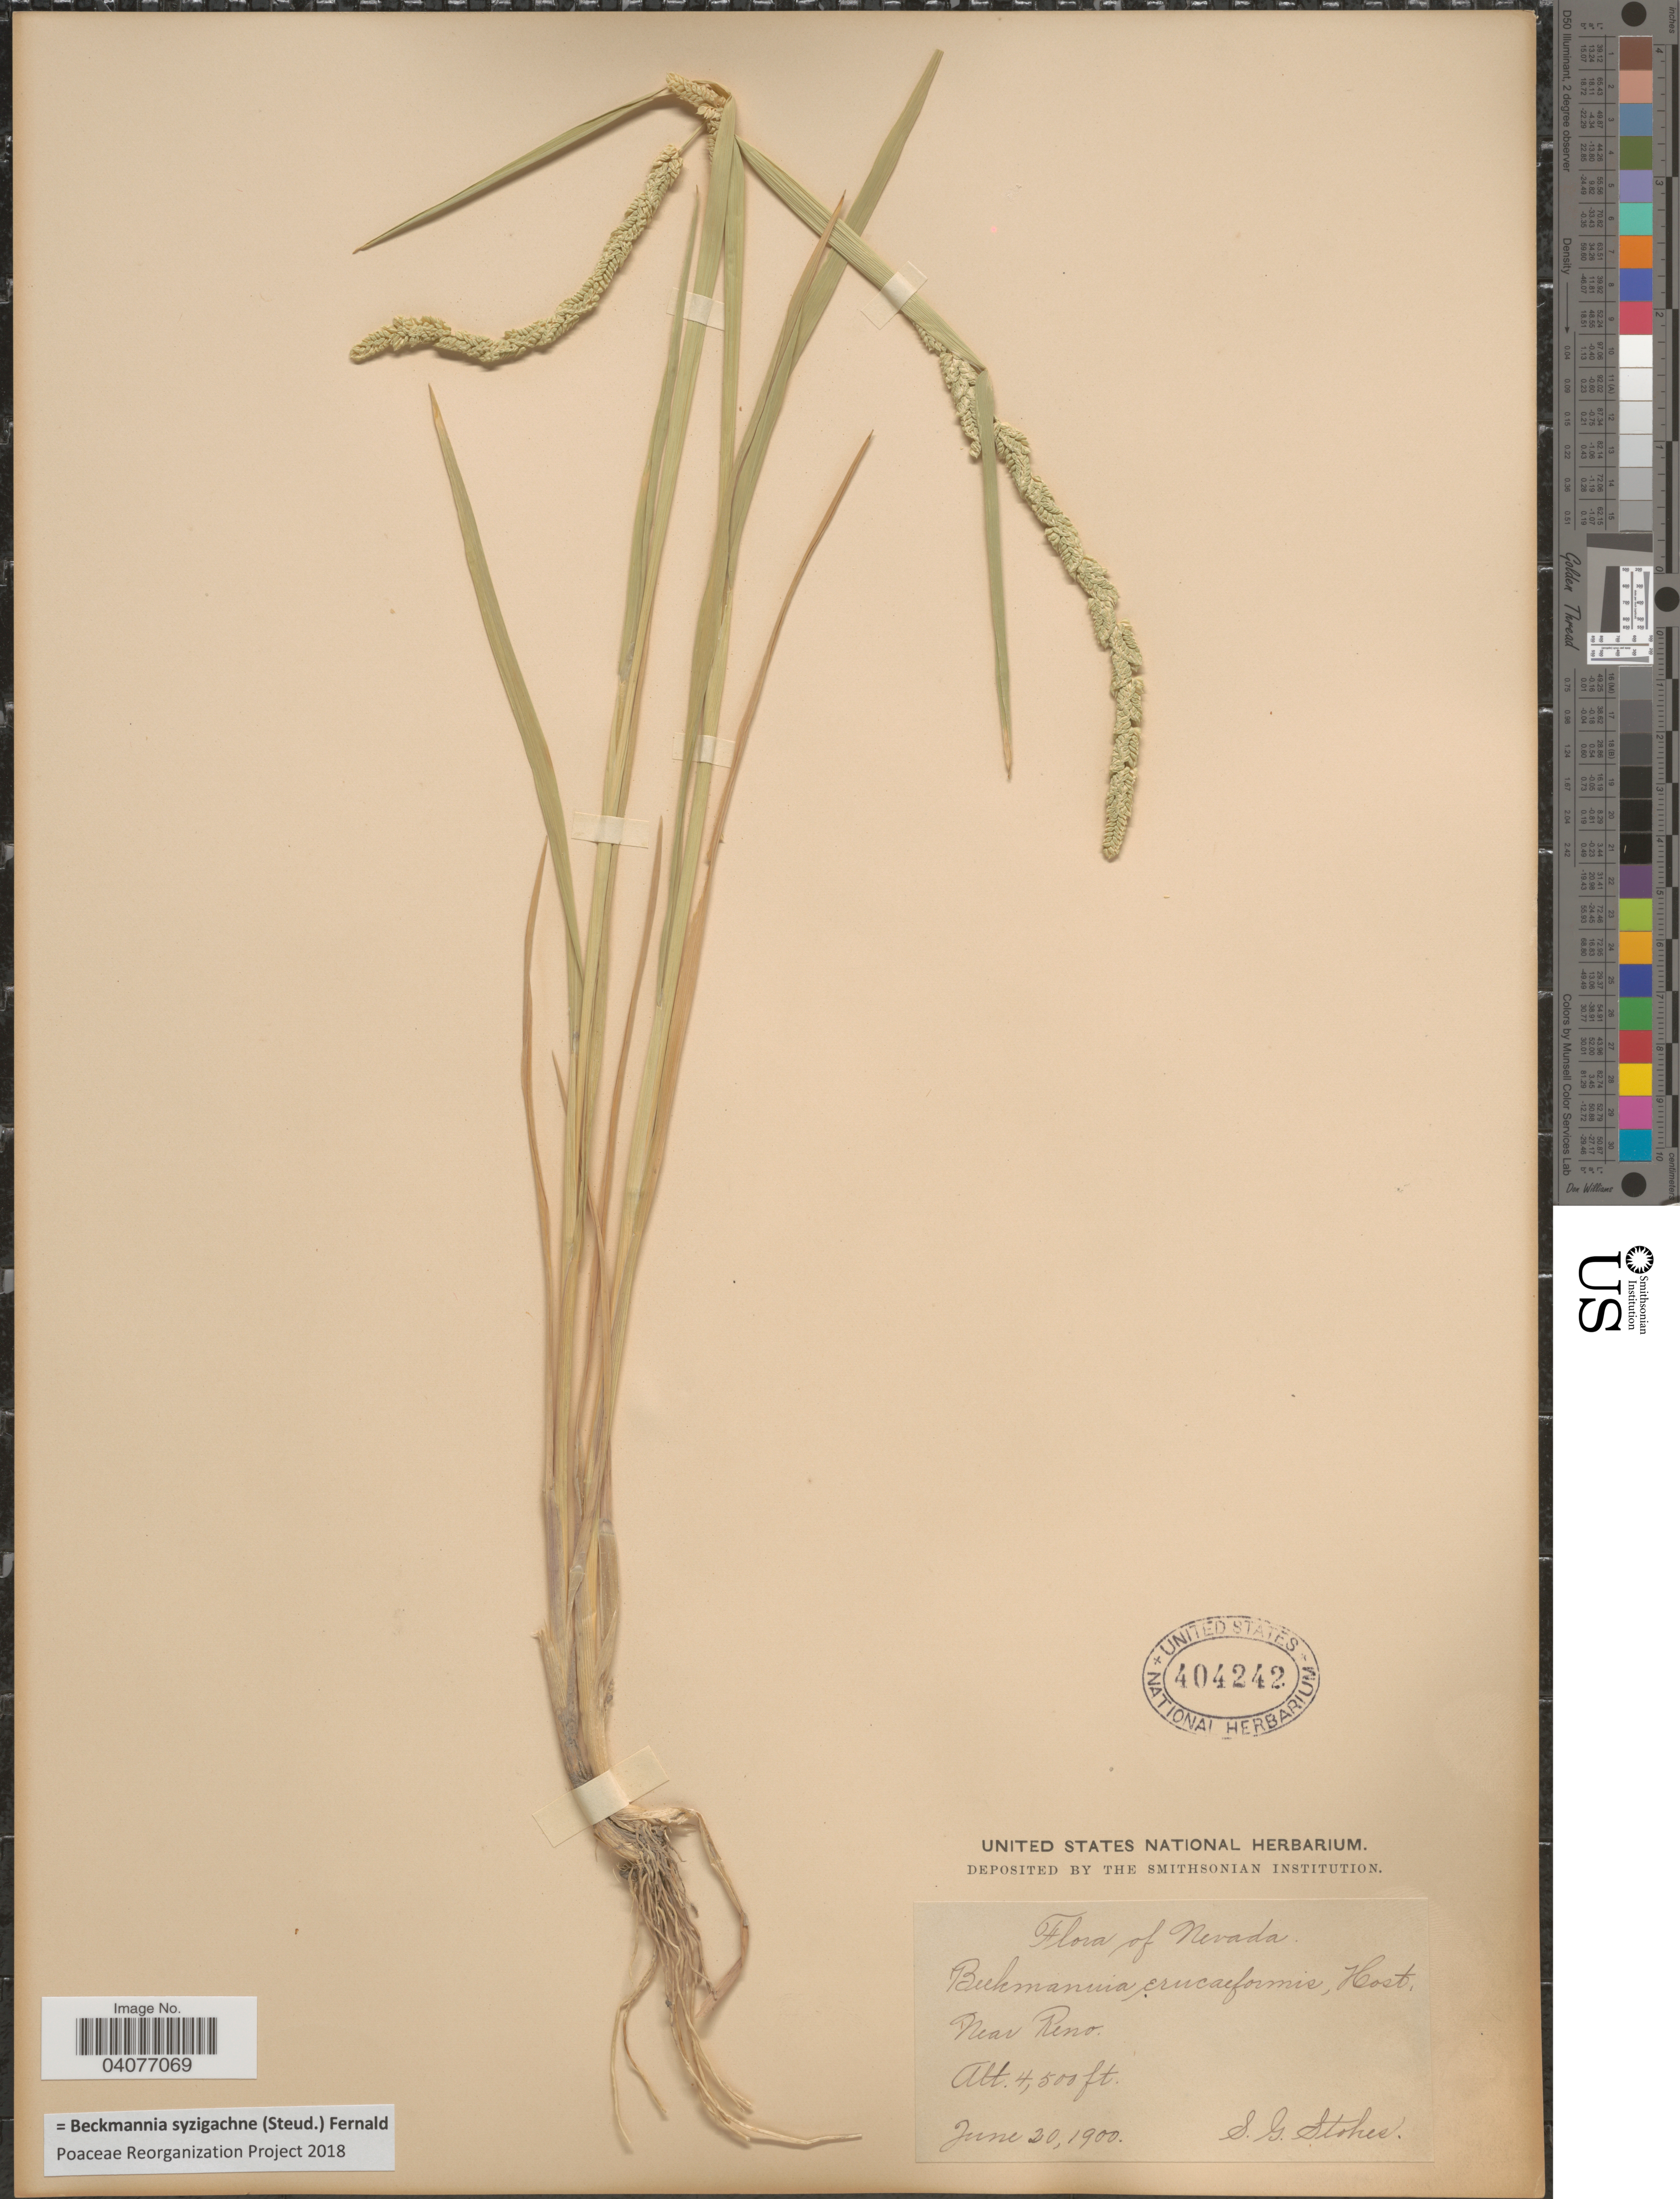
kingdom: Plantae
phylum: Tracheophyta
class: Liliopsida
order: Poales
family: Poaceae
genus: Beckmannia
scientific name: Beckmannia syzigachne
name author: (Steud.) Fernald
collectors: S. G. Stokes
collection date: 1900-06-20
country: United States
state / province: Nevada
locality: Near Reno.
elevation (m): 1372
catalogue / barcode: US 404242